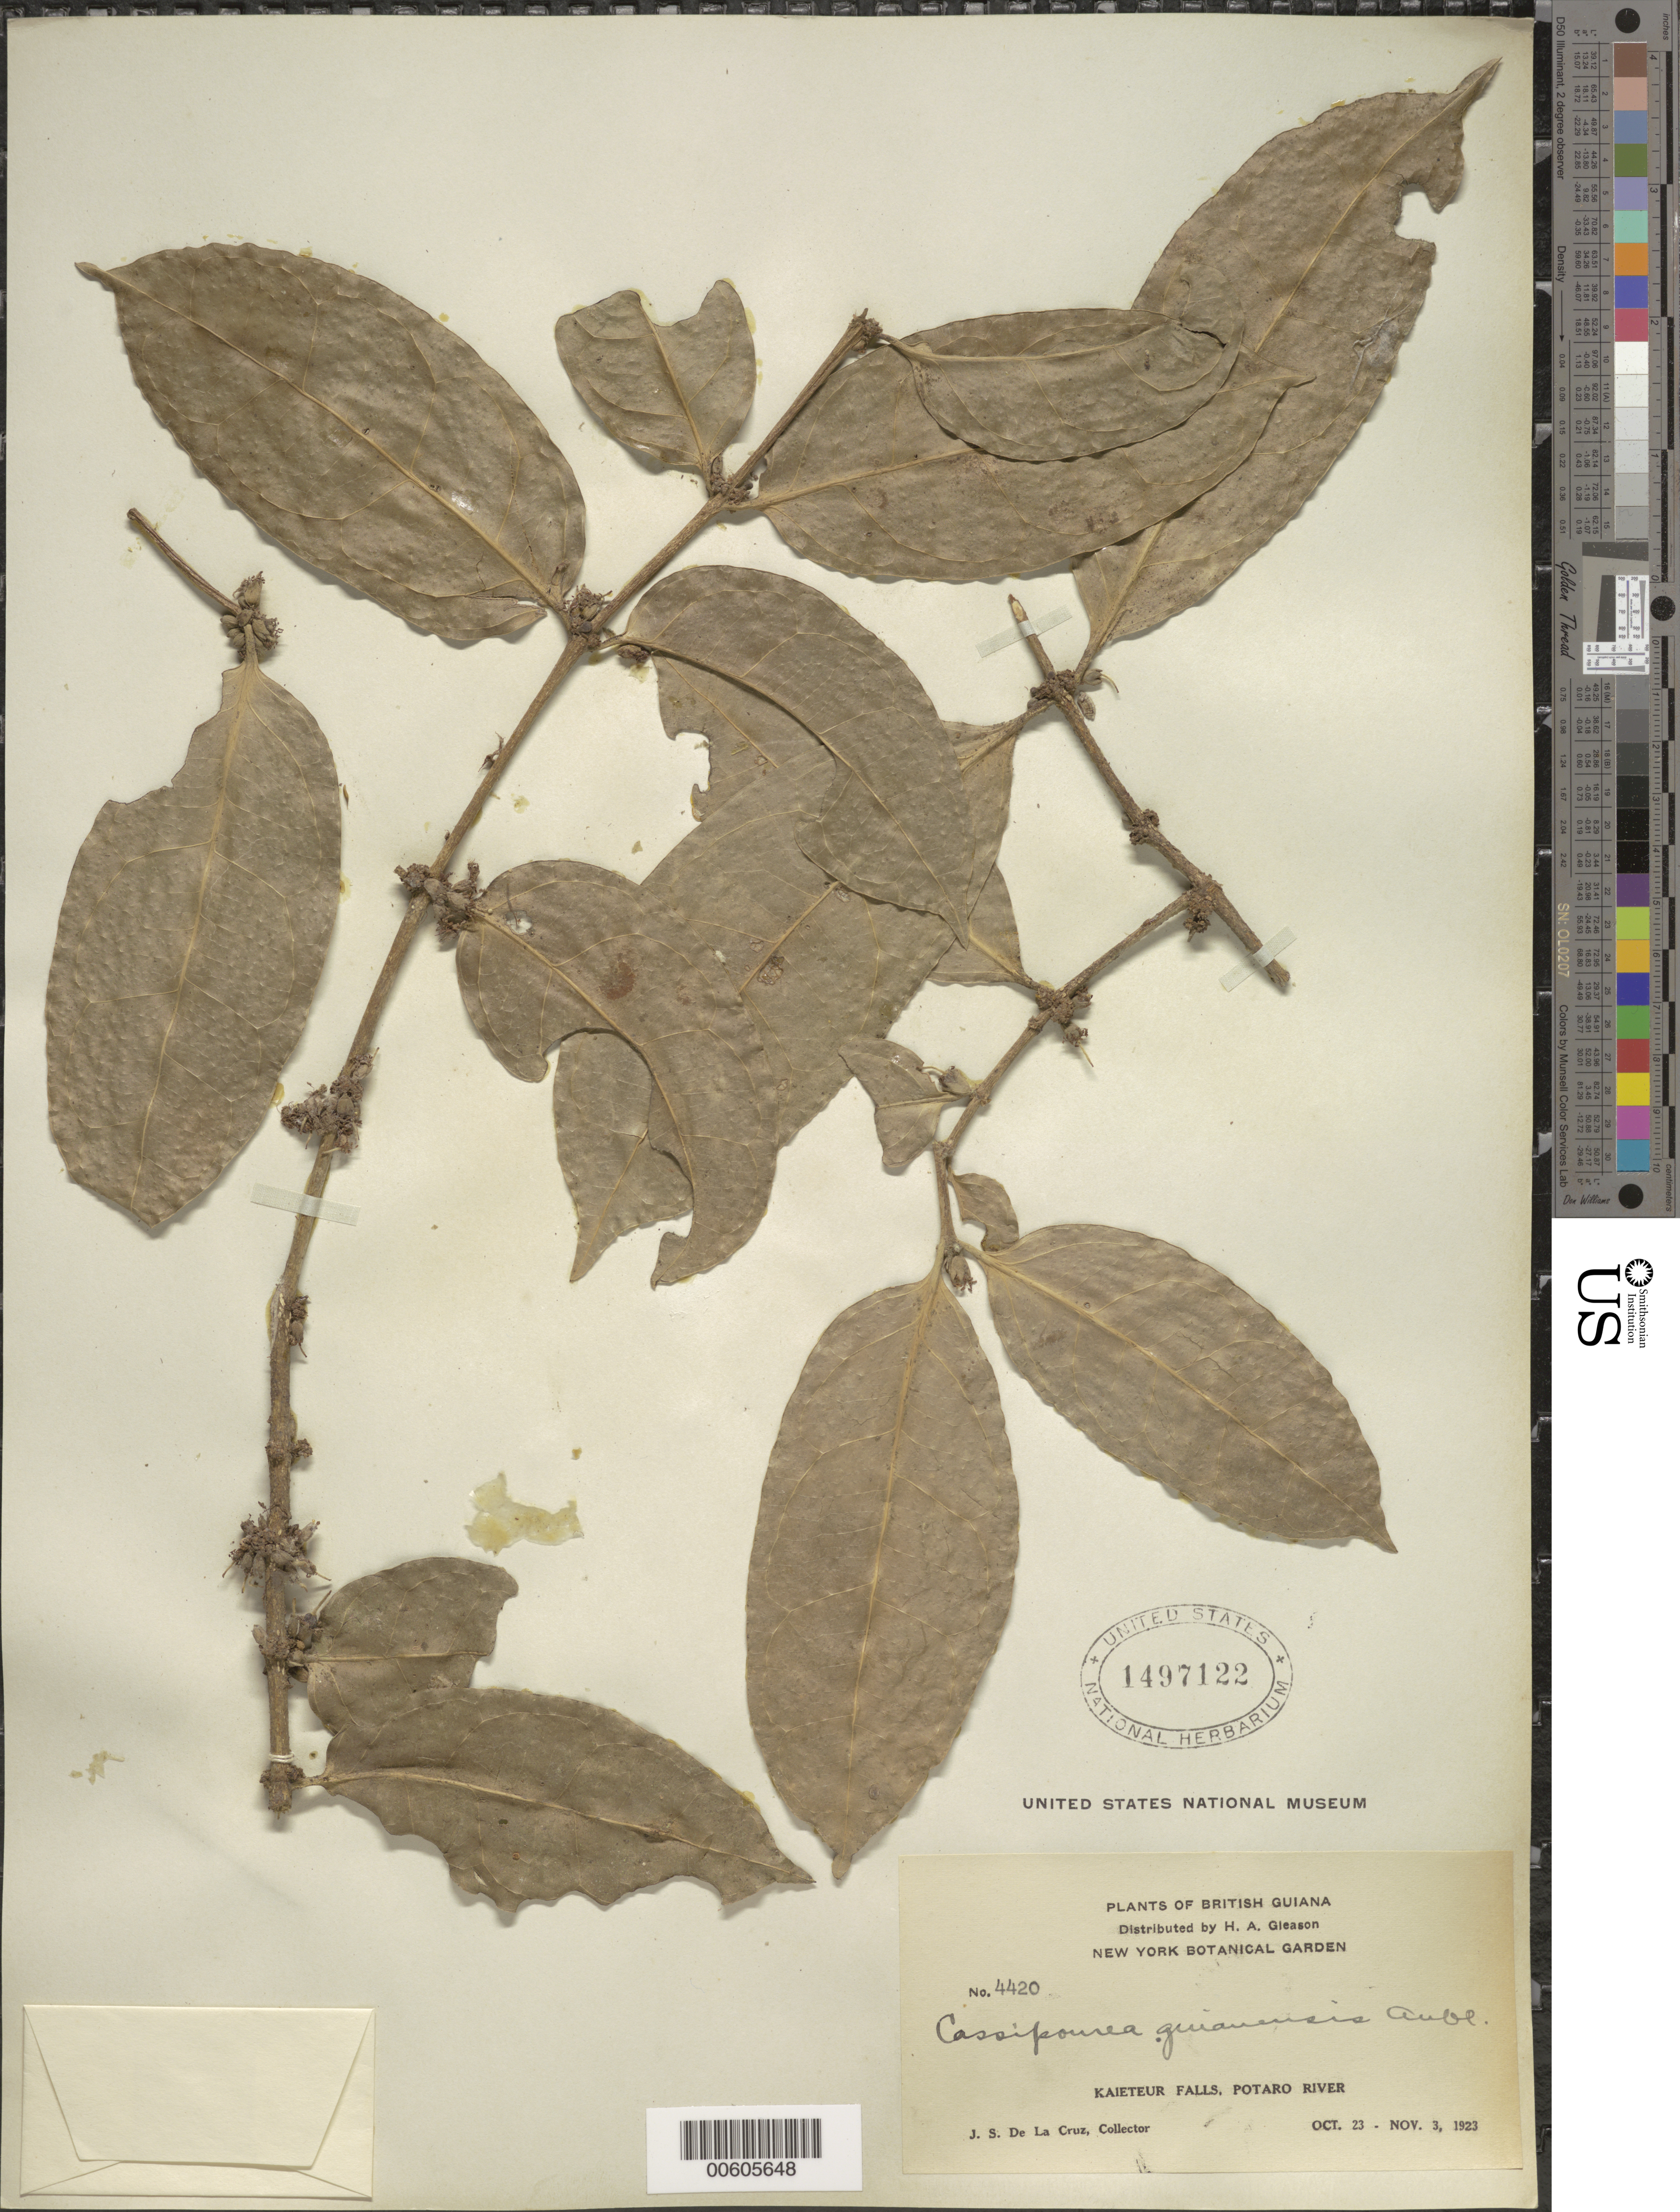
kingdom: Plantae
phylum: Tracheophyta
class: Magnoliopsida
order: Malpighiales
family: Rhizophoraceae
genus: Cassipourea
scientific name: Cassipourea guianensis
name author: Aubl.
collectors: J. S. de la Cruz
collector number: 4420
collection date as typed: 23-Oct-23 to 3-Nov-23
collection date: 1923-10-23/1923-11-03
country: Guyana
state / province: Potaro-Siparuni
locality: Kaieteur Falls, Potaro R.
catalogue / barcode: US 1497122